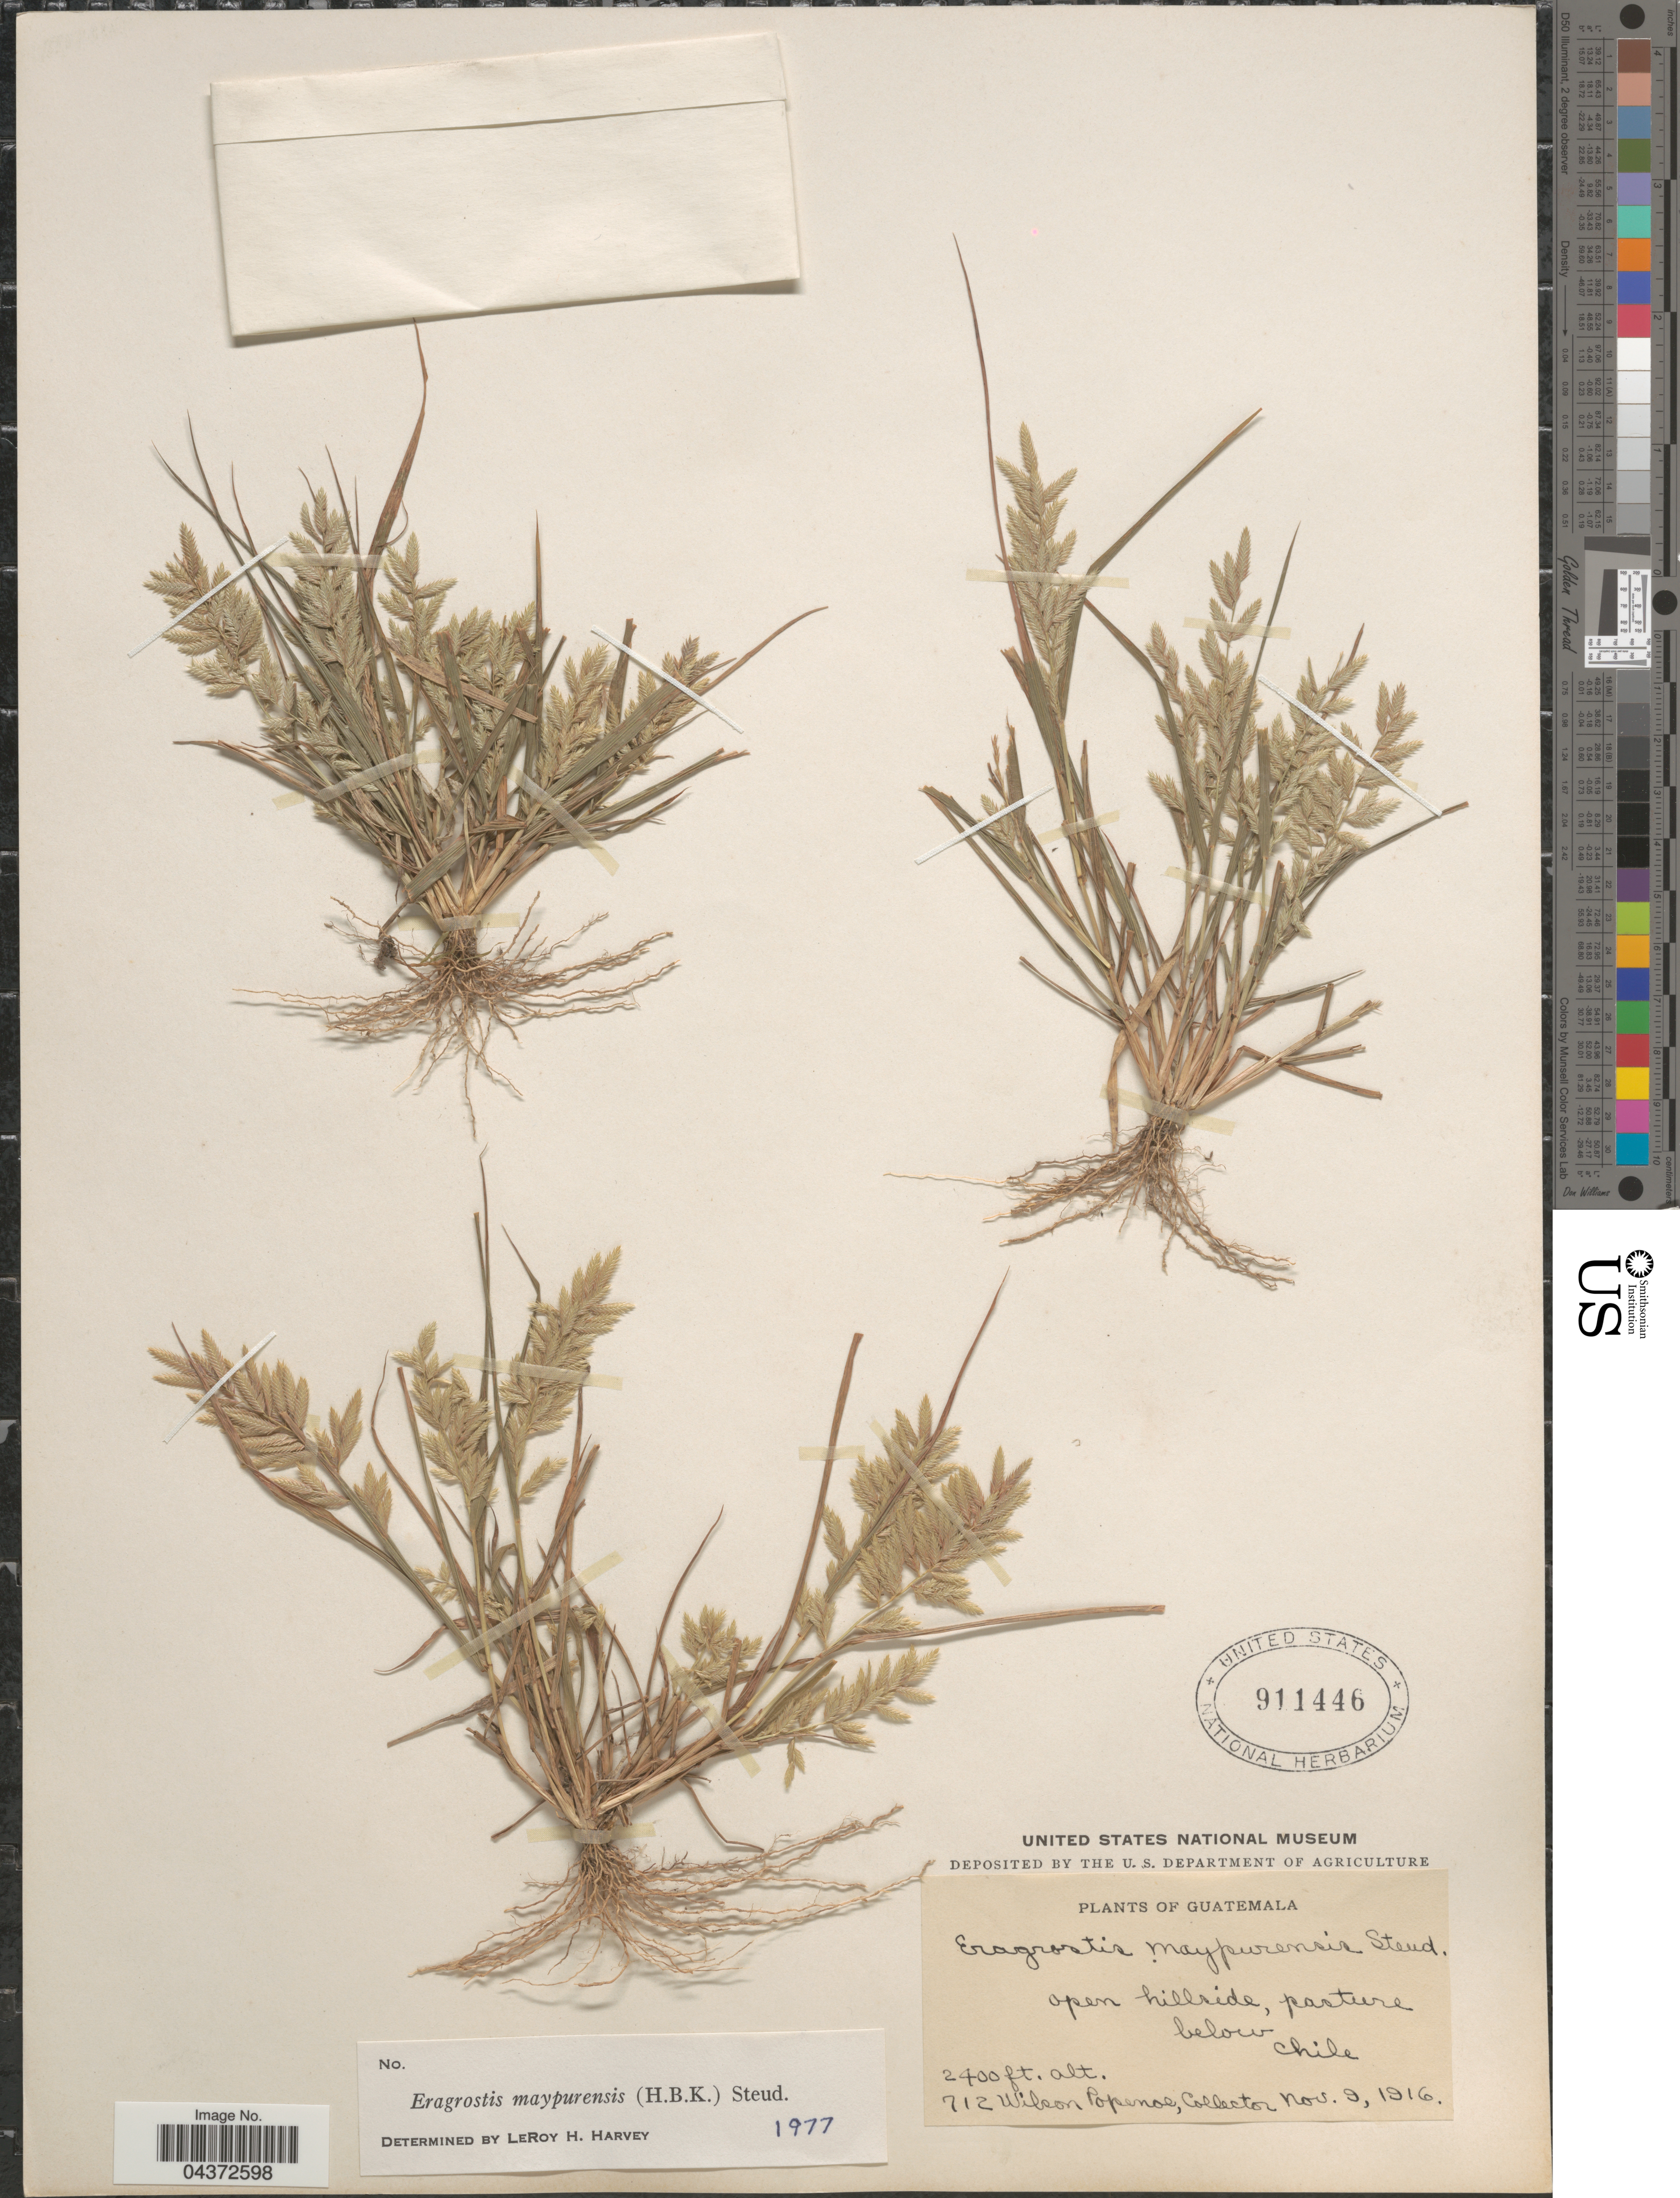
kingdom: Plantae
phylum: Tracheophyta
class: Liliopsida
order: Poales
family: Poaceae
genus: Eragrostis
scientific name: Eragrostis maypurensis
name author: (Kunth) Steud.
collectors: F. Popenoe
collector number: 712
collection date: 1916-11-09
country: Guatemala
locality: Open hillside, pasture below Chile.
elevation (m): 732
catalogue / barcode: US 911446